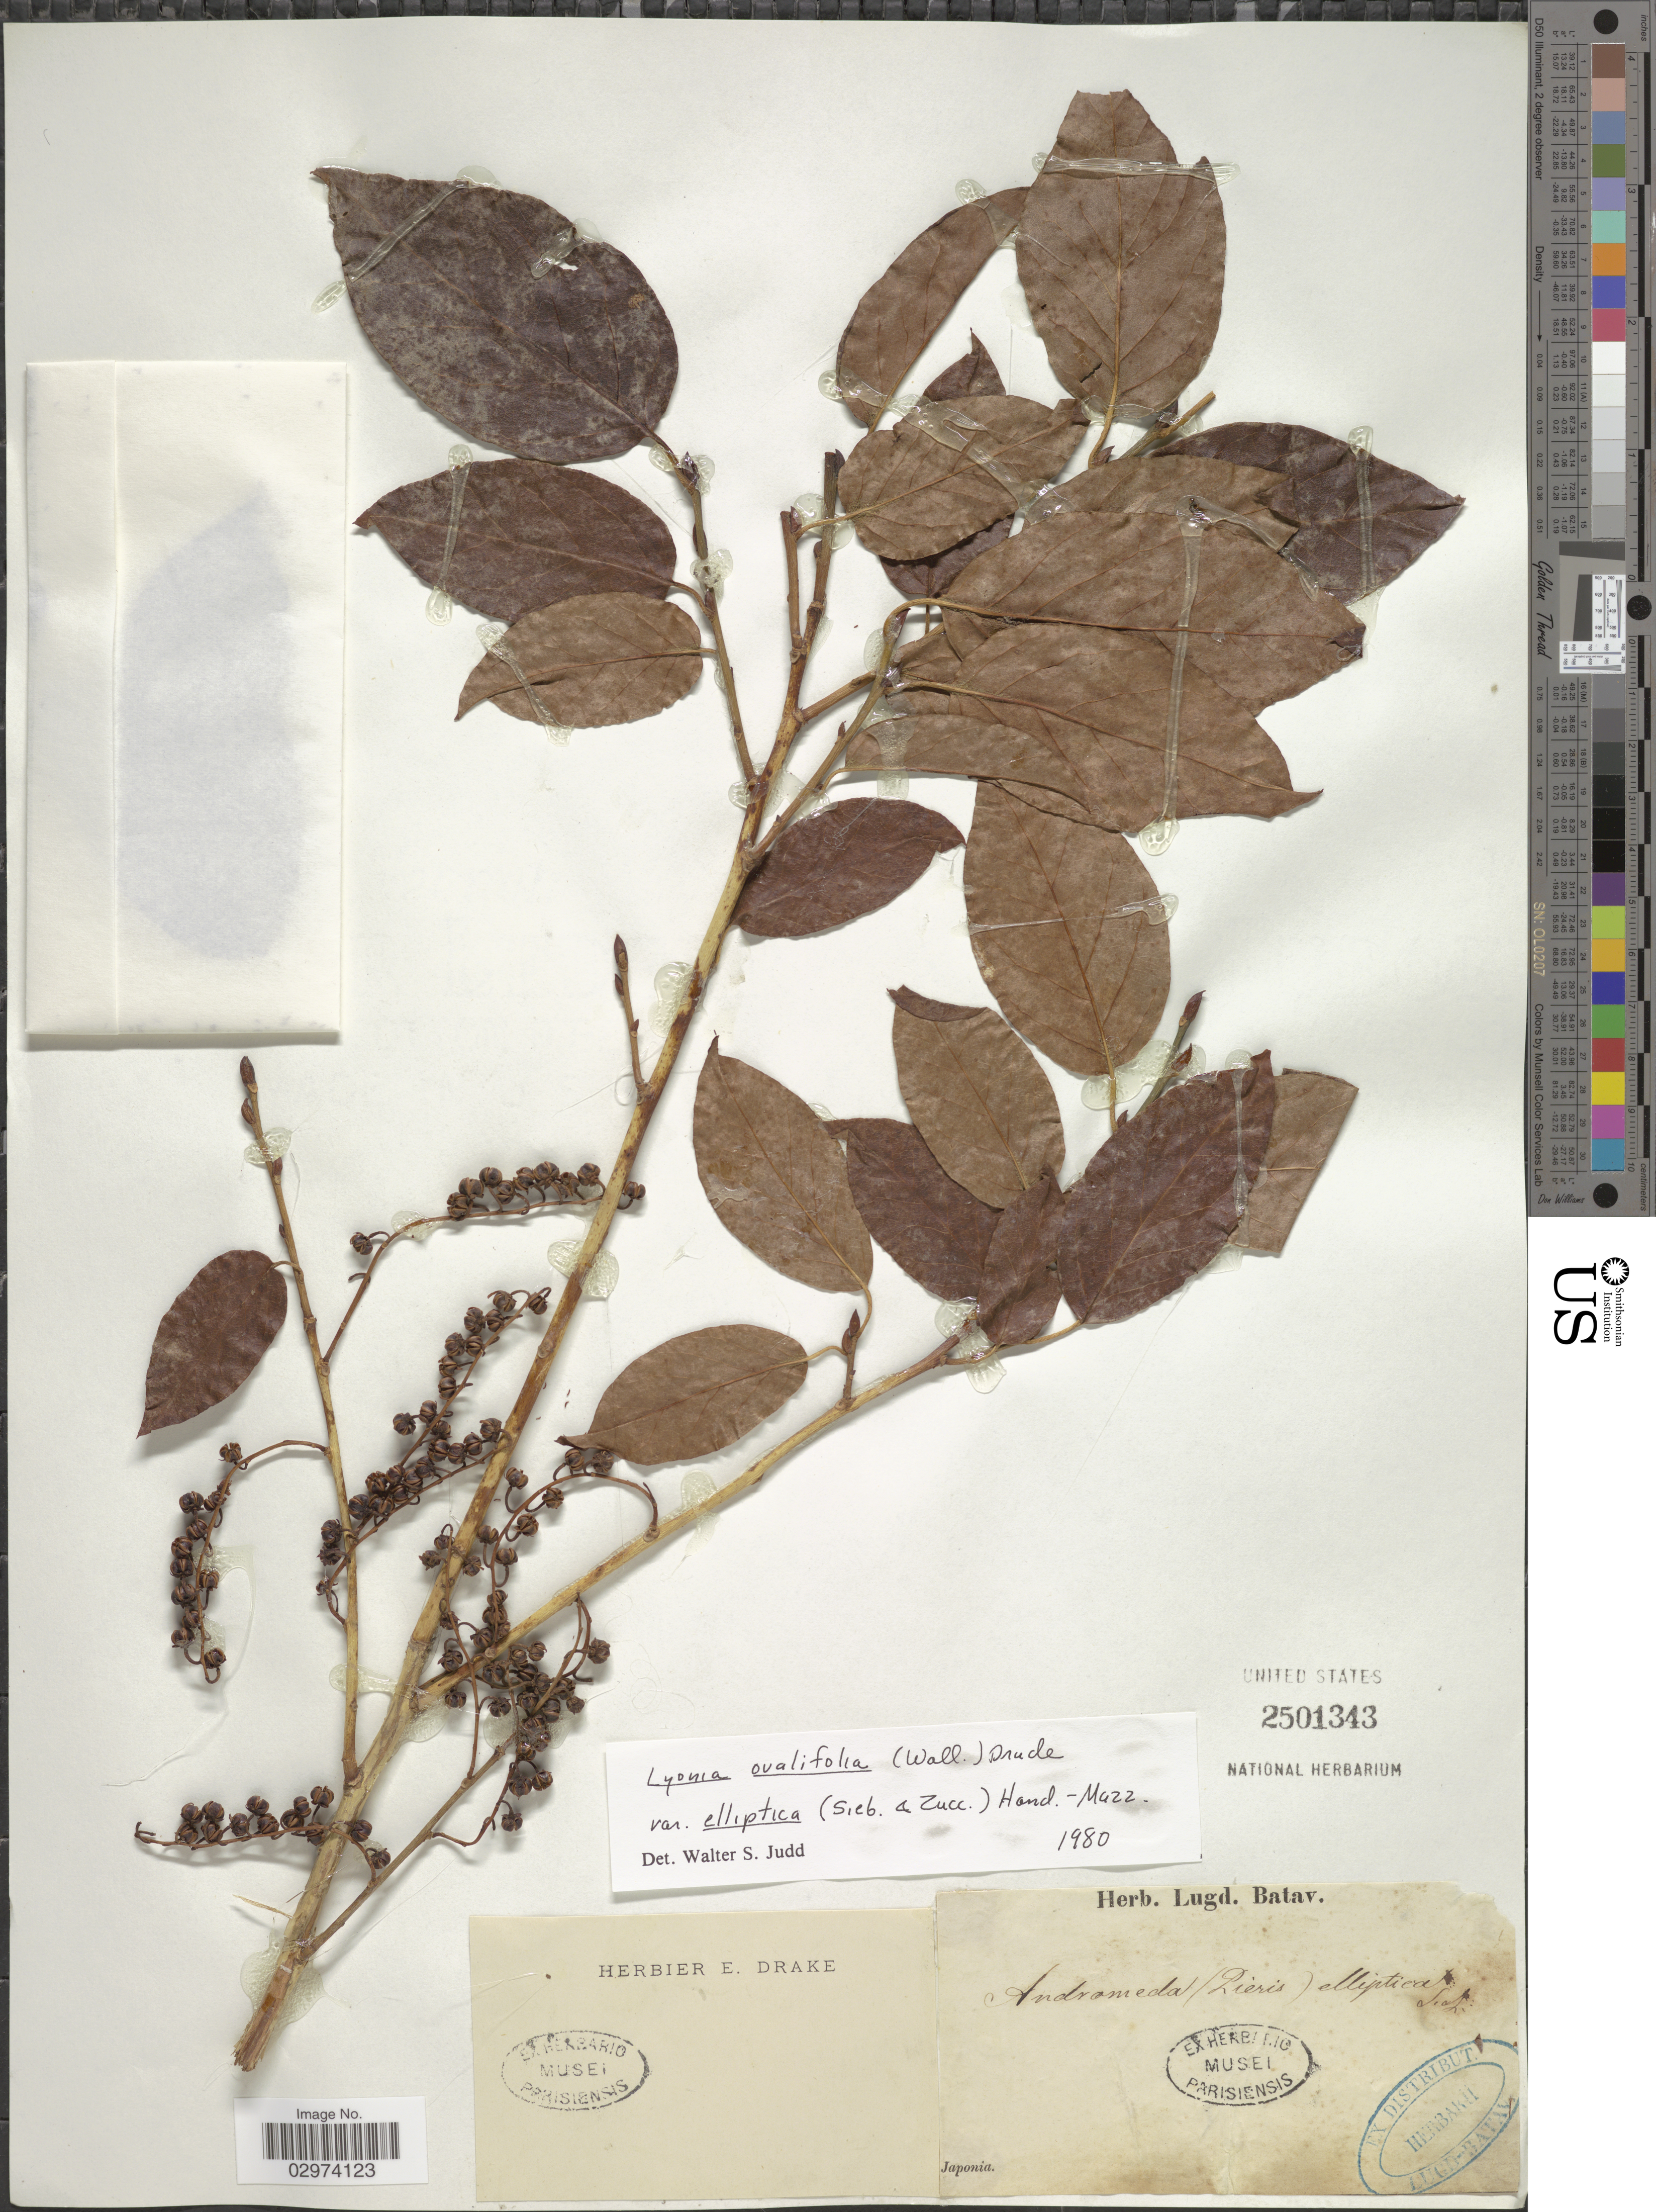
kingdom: Plantae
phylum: Tracheophyta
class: Magnoliopsida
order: Ericales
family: Ericaceae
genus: Lyonia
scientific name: Lyonia ovalifolia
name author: (Wall.) Drude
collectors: ex herb. E. Drake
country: Japan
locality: Japonia.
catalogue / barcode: US 2501343